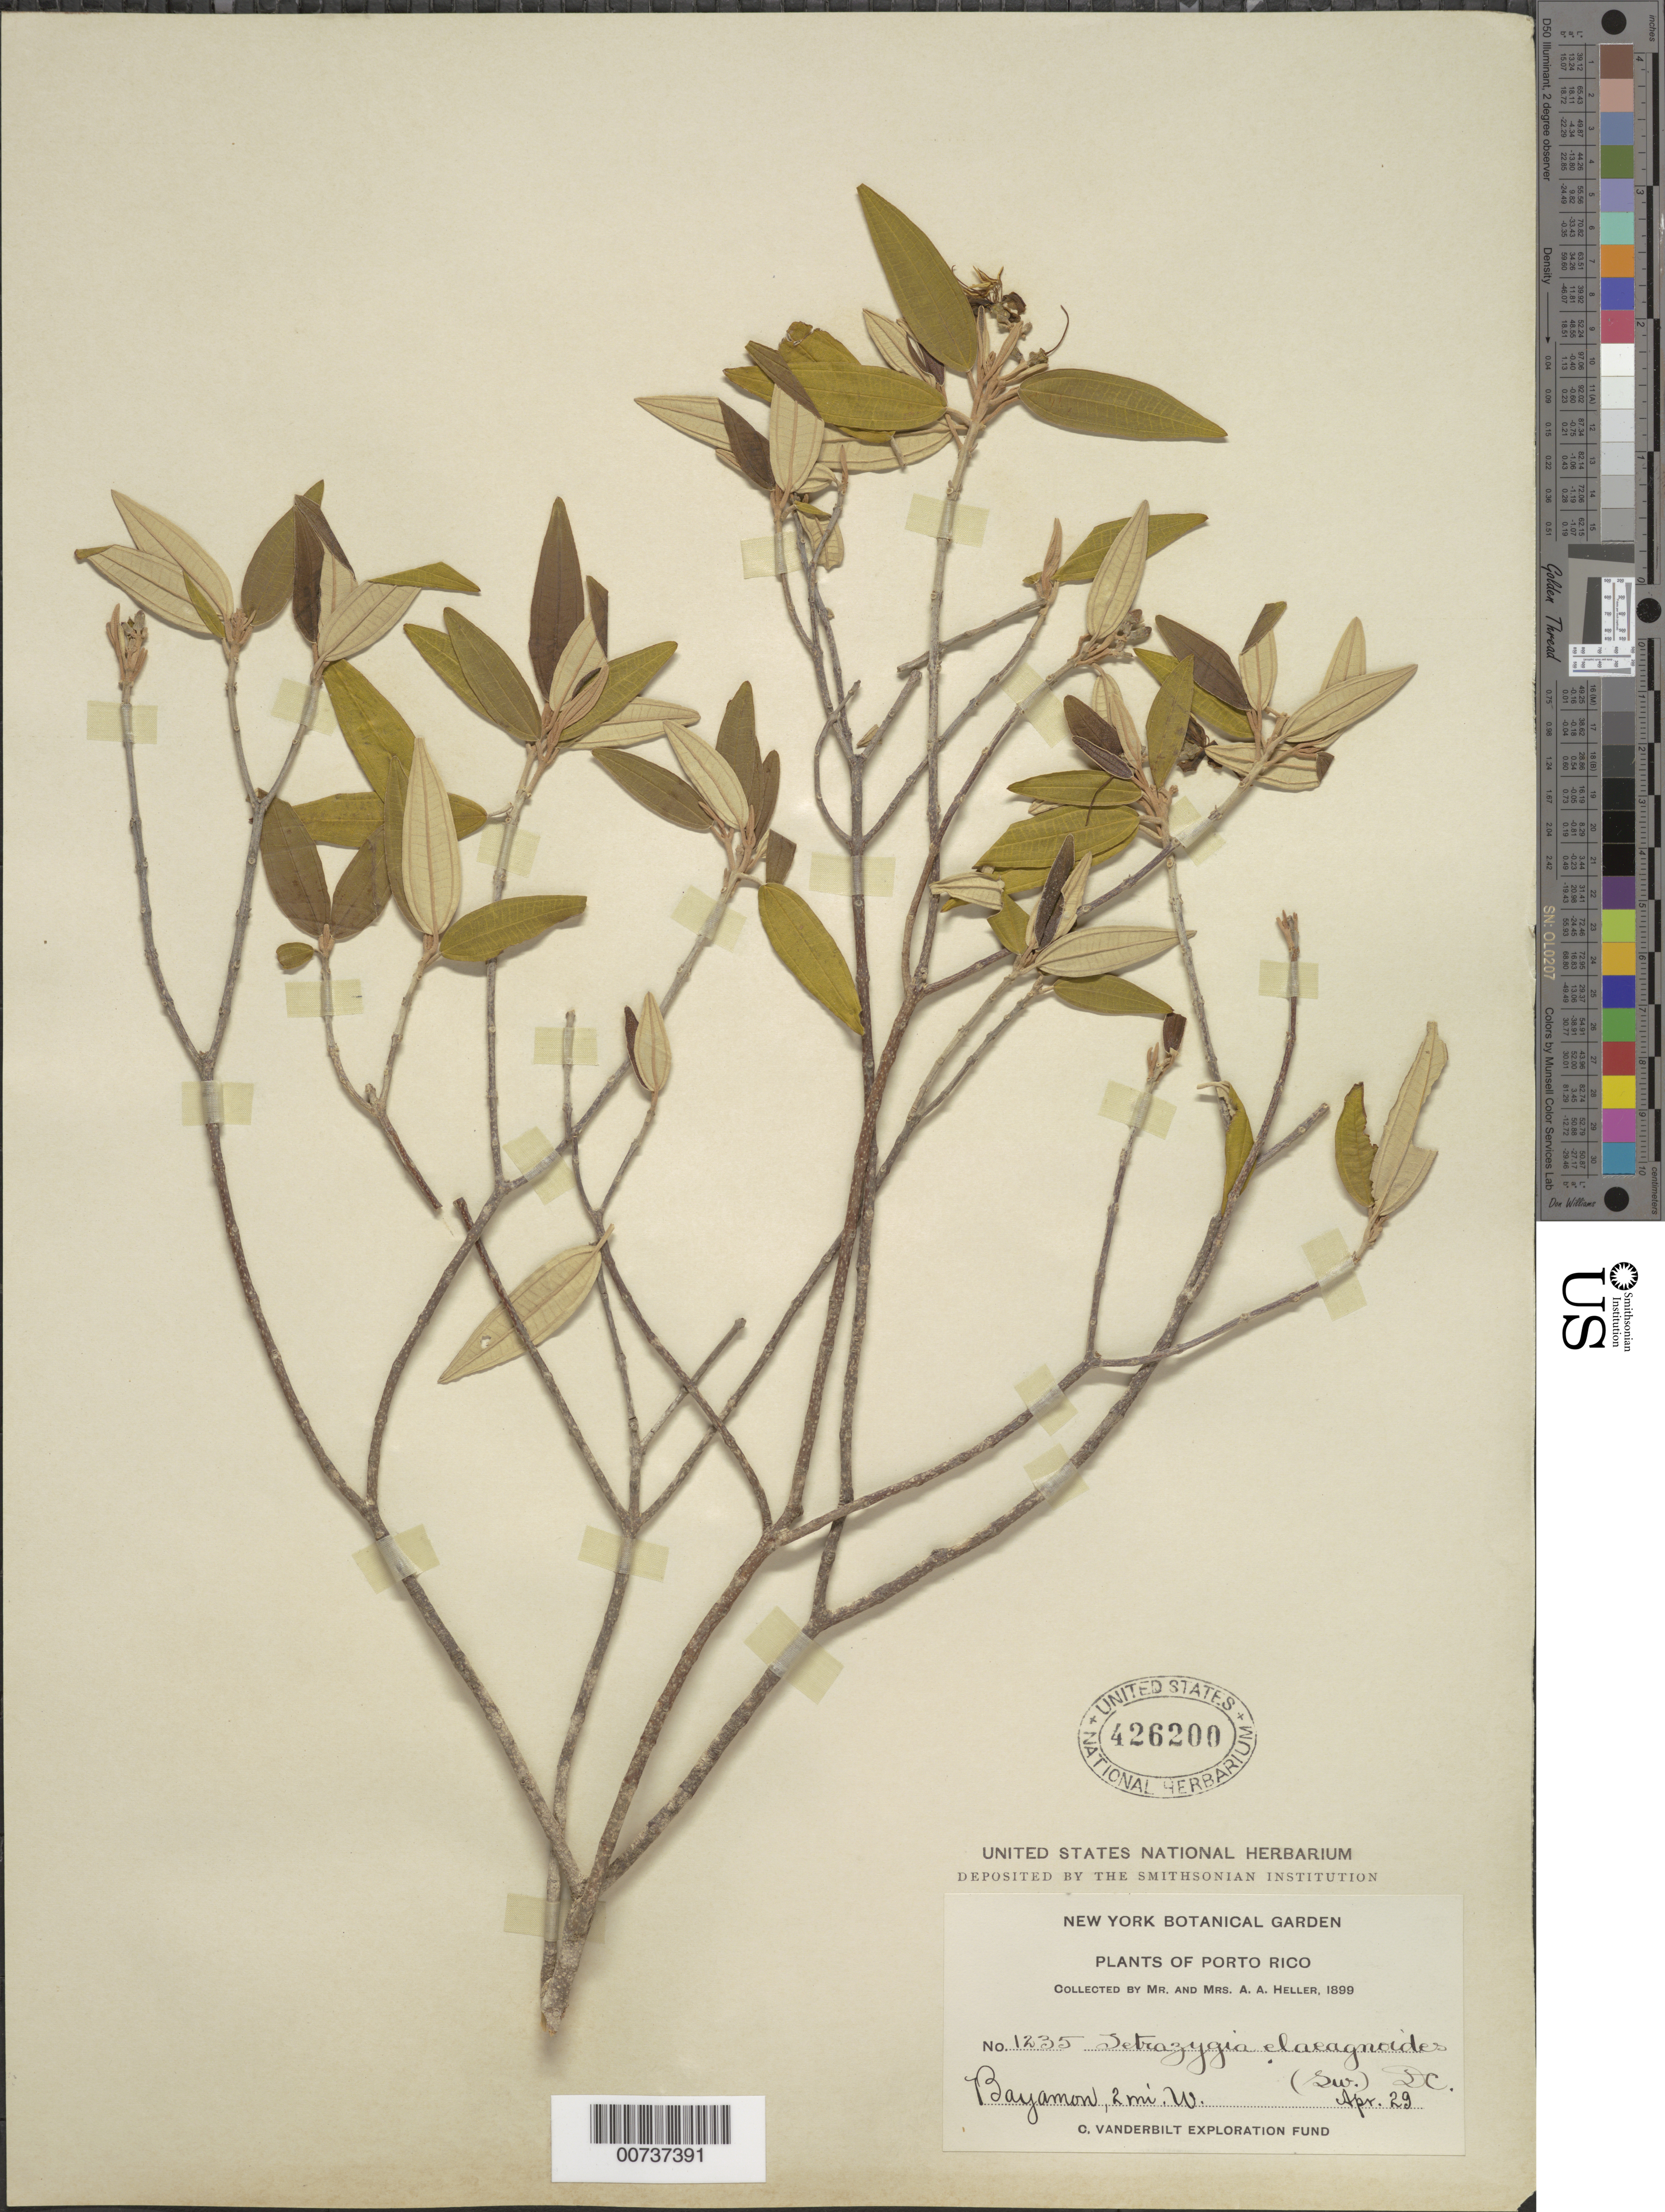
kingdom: Plantae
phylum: Tracheophyta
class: Magnoliopsida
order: Myrtales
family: Melastomataceae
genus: Miconia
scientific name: Miconia elaeagnoides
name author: (Sw.) Griseb.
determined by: Judd, Walter S.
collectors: A. A. Heller & E. G. Heller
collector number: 1235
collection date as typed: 29 Apr 1899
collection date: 1899-04-29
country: Puerto Rico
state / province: Bayamón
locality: Bayamón, 2 miles West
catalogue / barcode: US 426200